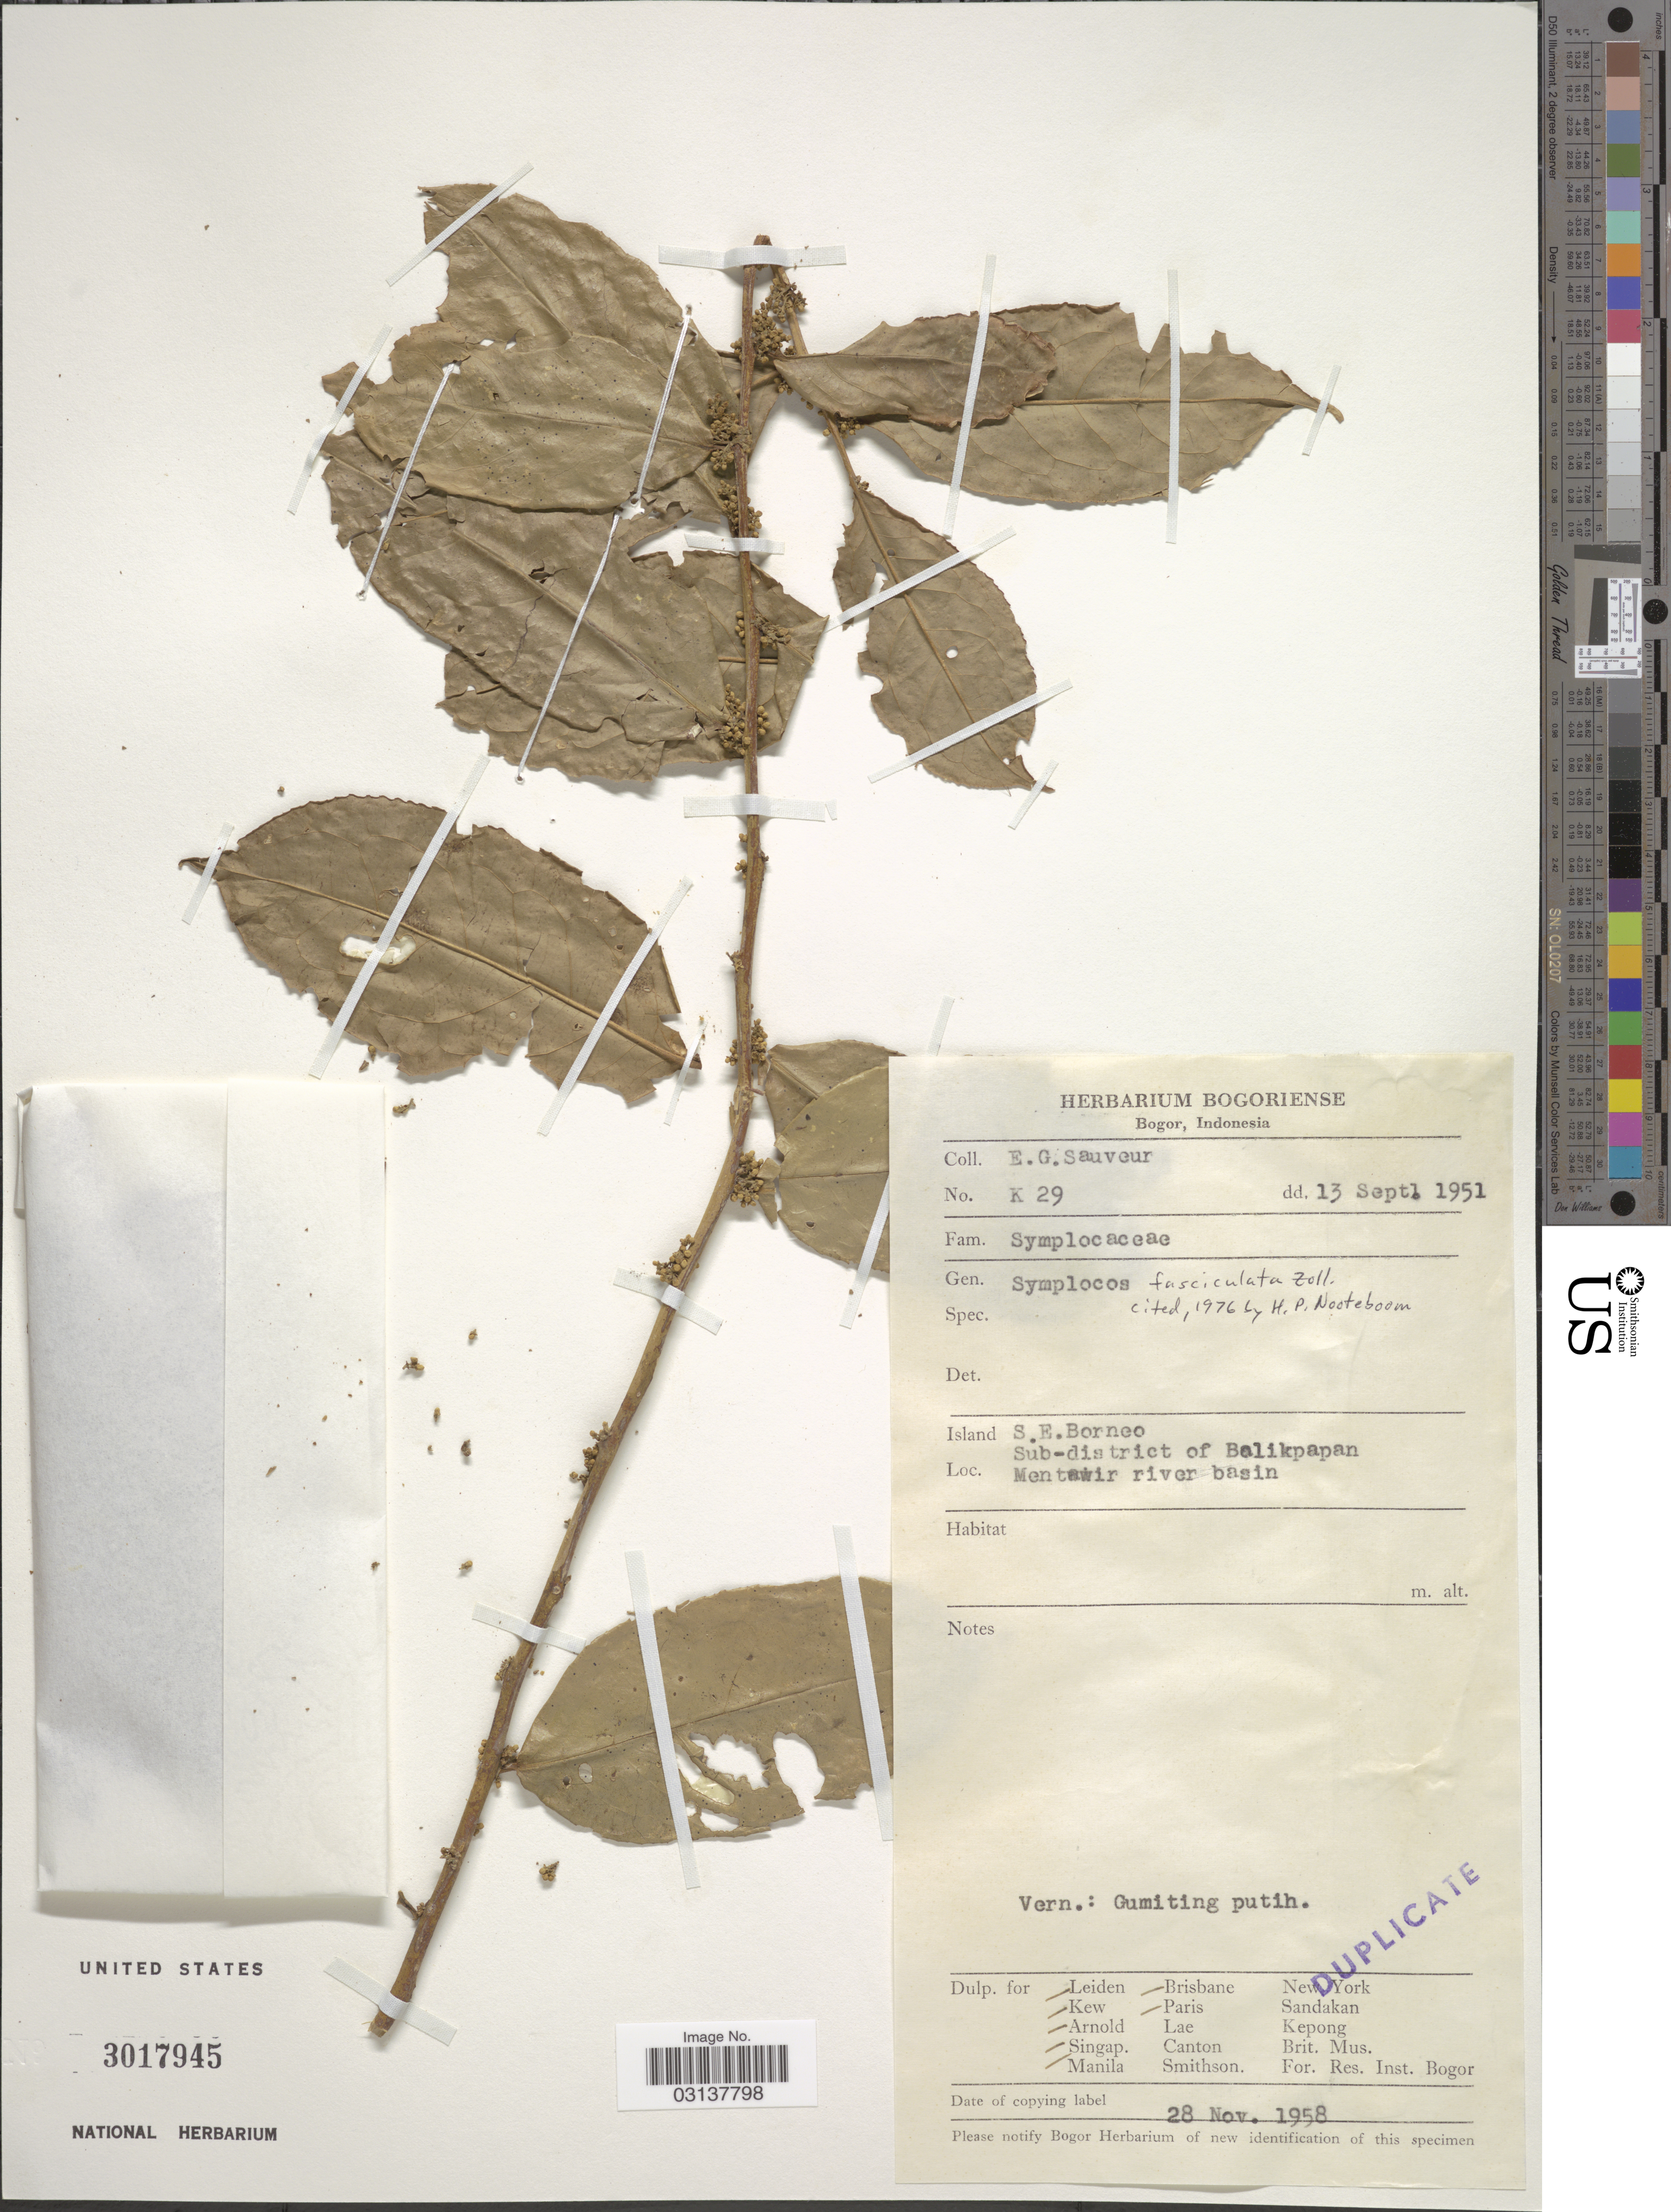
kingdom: Plantae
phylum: Tracheophyta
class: Magnoliopsida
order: Ericales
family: Symplocaceae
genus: Symplocos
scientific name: Symplocos fasciculata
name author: Zoll.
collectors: E.G. Sauveur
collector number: K29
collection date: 1951-09-13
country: Malaysia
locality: Island S. E. Borneo. Sub-district of Belikpapan. Mentuwir [interpreted] river basin.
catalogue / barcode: US 3017945